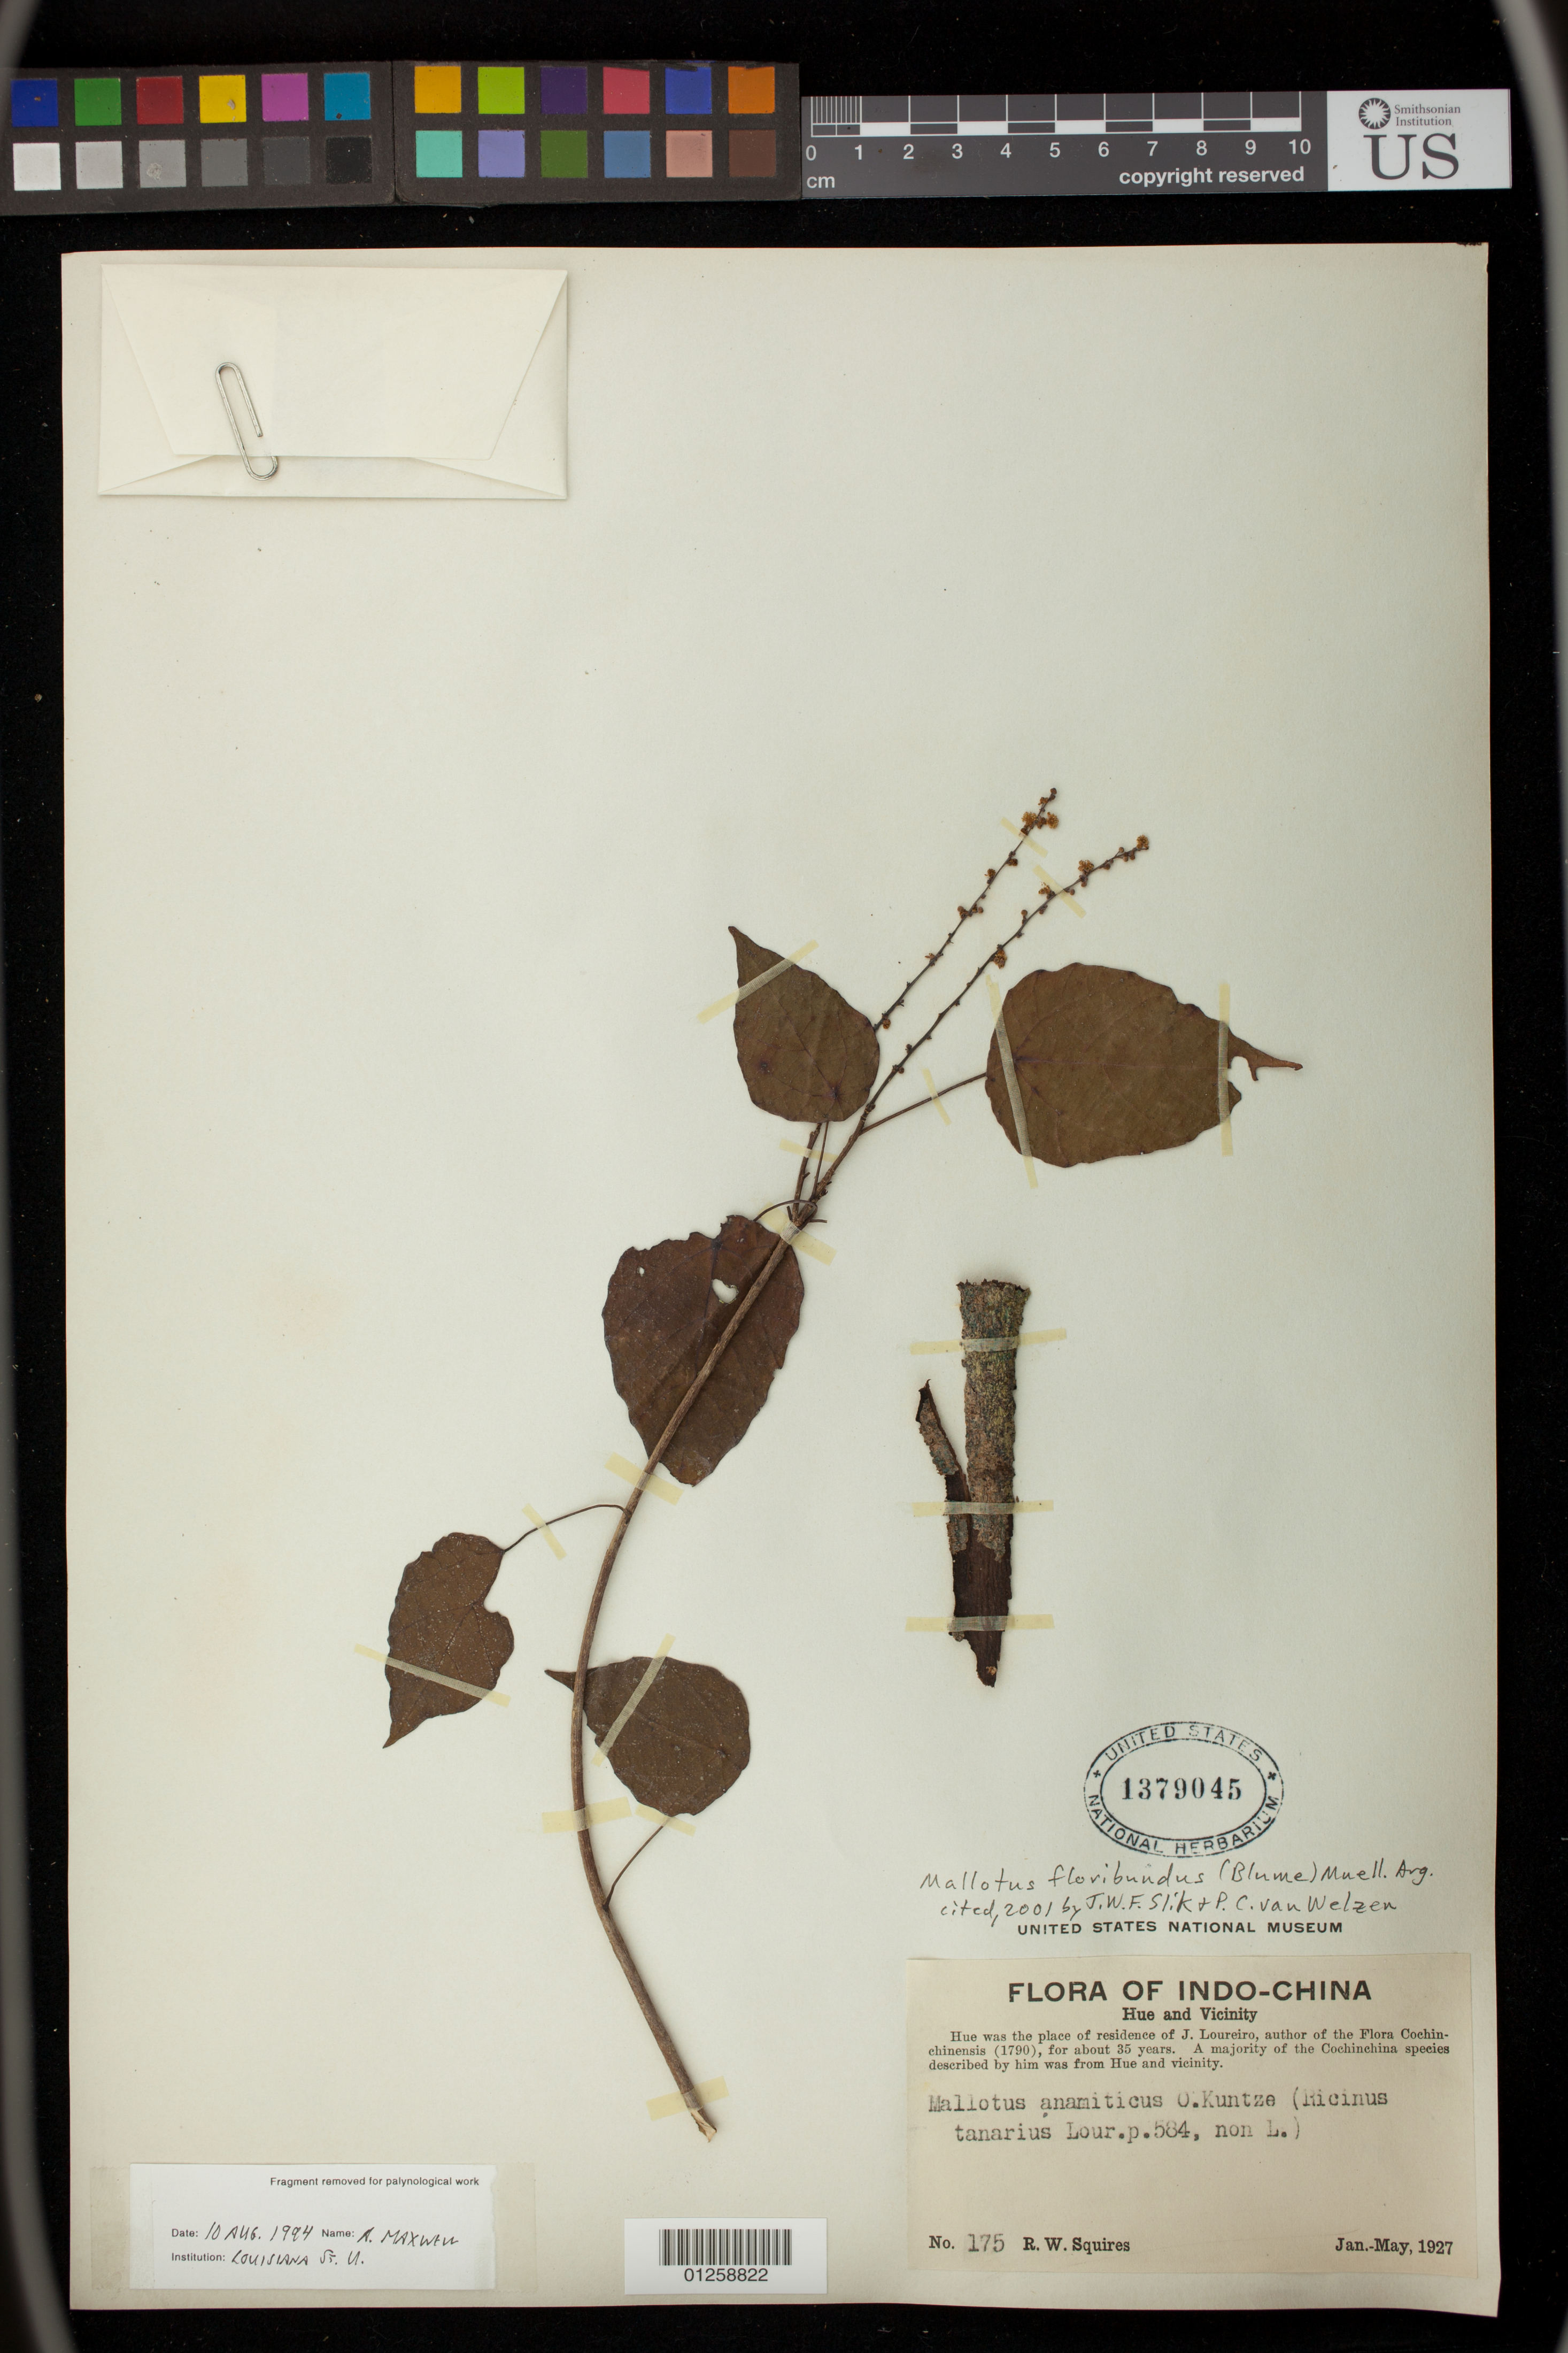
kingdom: Plantae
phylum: Tracheophyta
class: Magnoliopsida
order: Malpighiales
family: Euphorbiaceae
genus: Mallotus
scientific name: Mallotus floribundus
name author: (Blume) Müll. Arg.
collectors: R. Squires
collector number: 175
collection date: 1927-01/1927-05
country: Vietnam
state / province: Thua Thien-Hue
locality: Hue and vicinity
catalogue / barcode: US 1379045